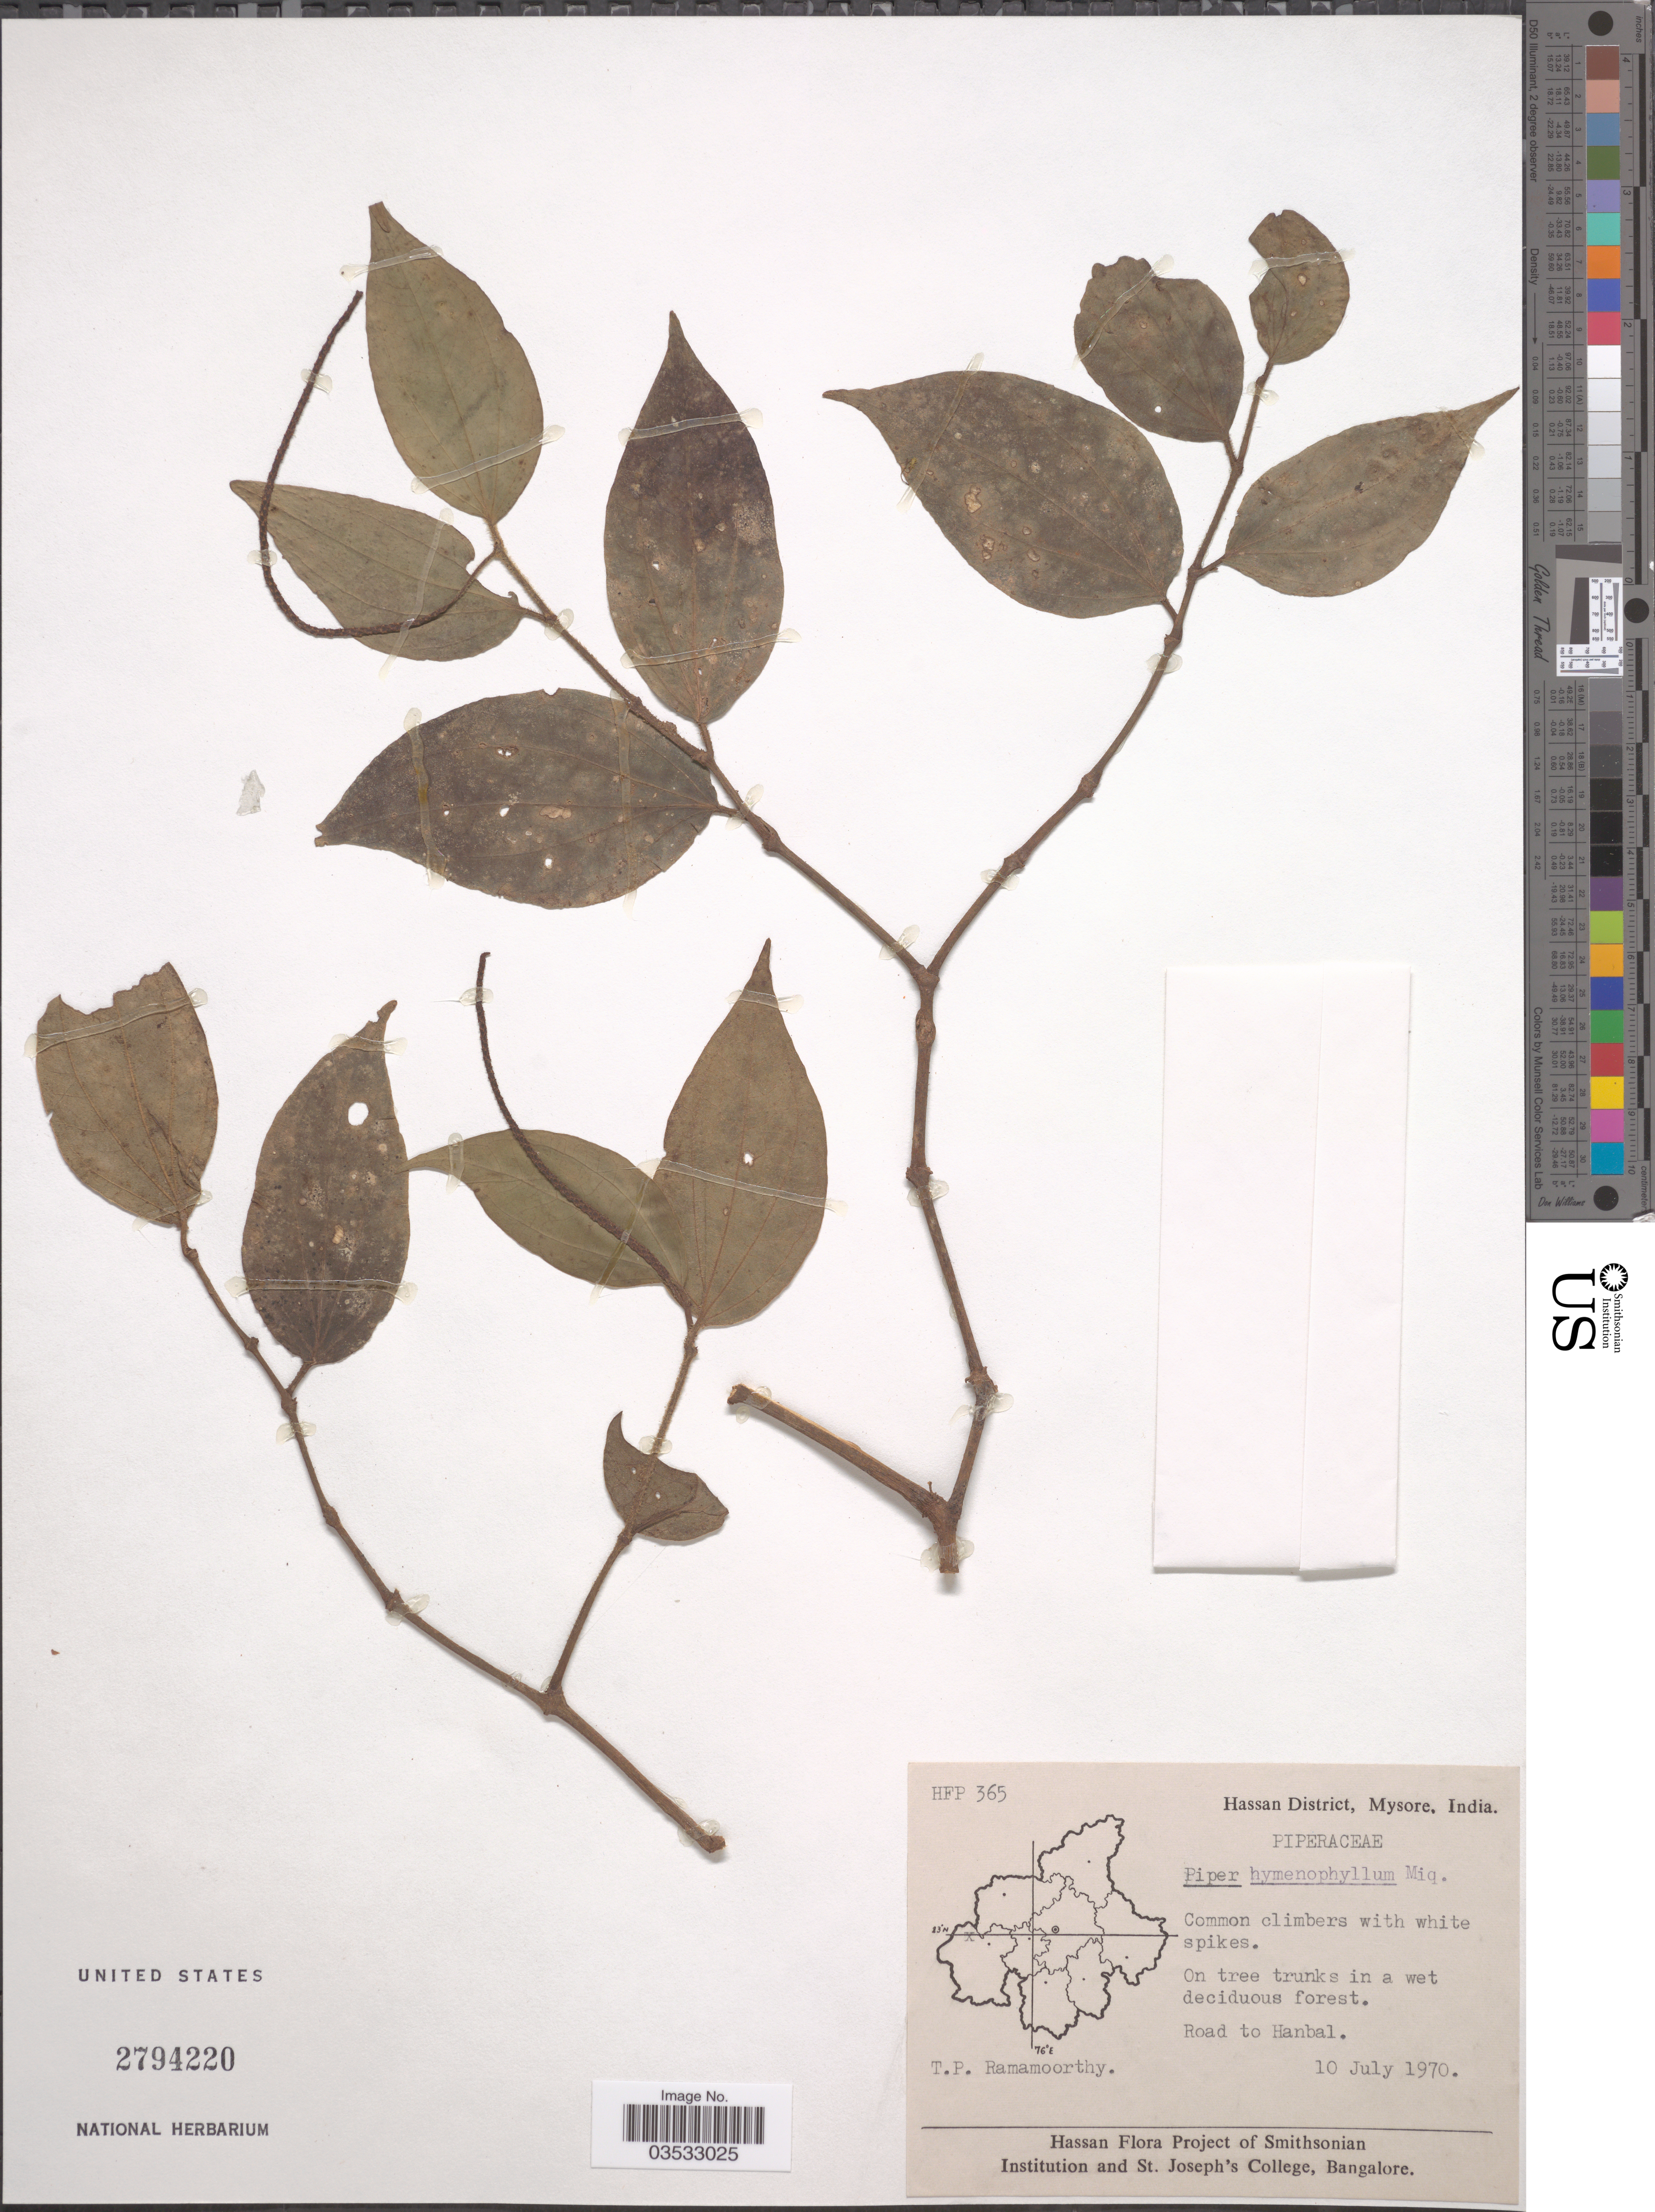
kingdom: Plantae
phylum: Tracheophyta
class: Magnoliopsida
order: Piperales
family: Piperaceae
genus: Piper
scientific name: Piper hymenophyllum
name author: (Miq.) Wight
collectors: T. P. Ramamoorthy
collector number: HFP365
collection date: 1970-07-10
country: India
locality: Hassan District, Mysore. Road to Hanbal.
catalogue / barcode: US 2794220